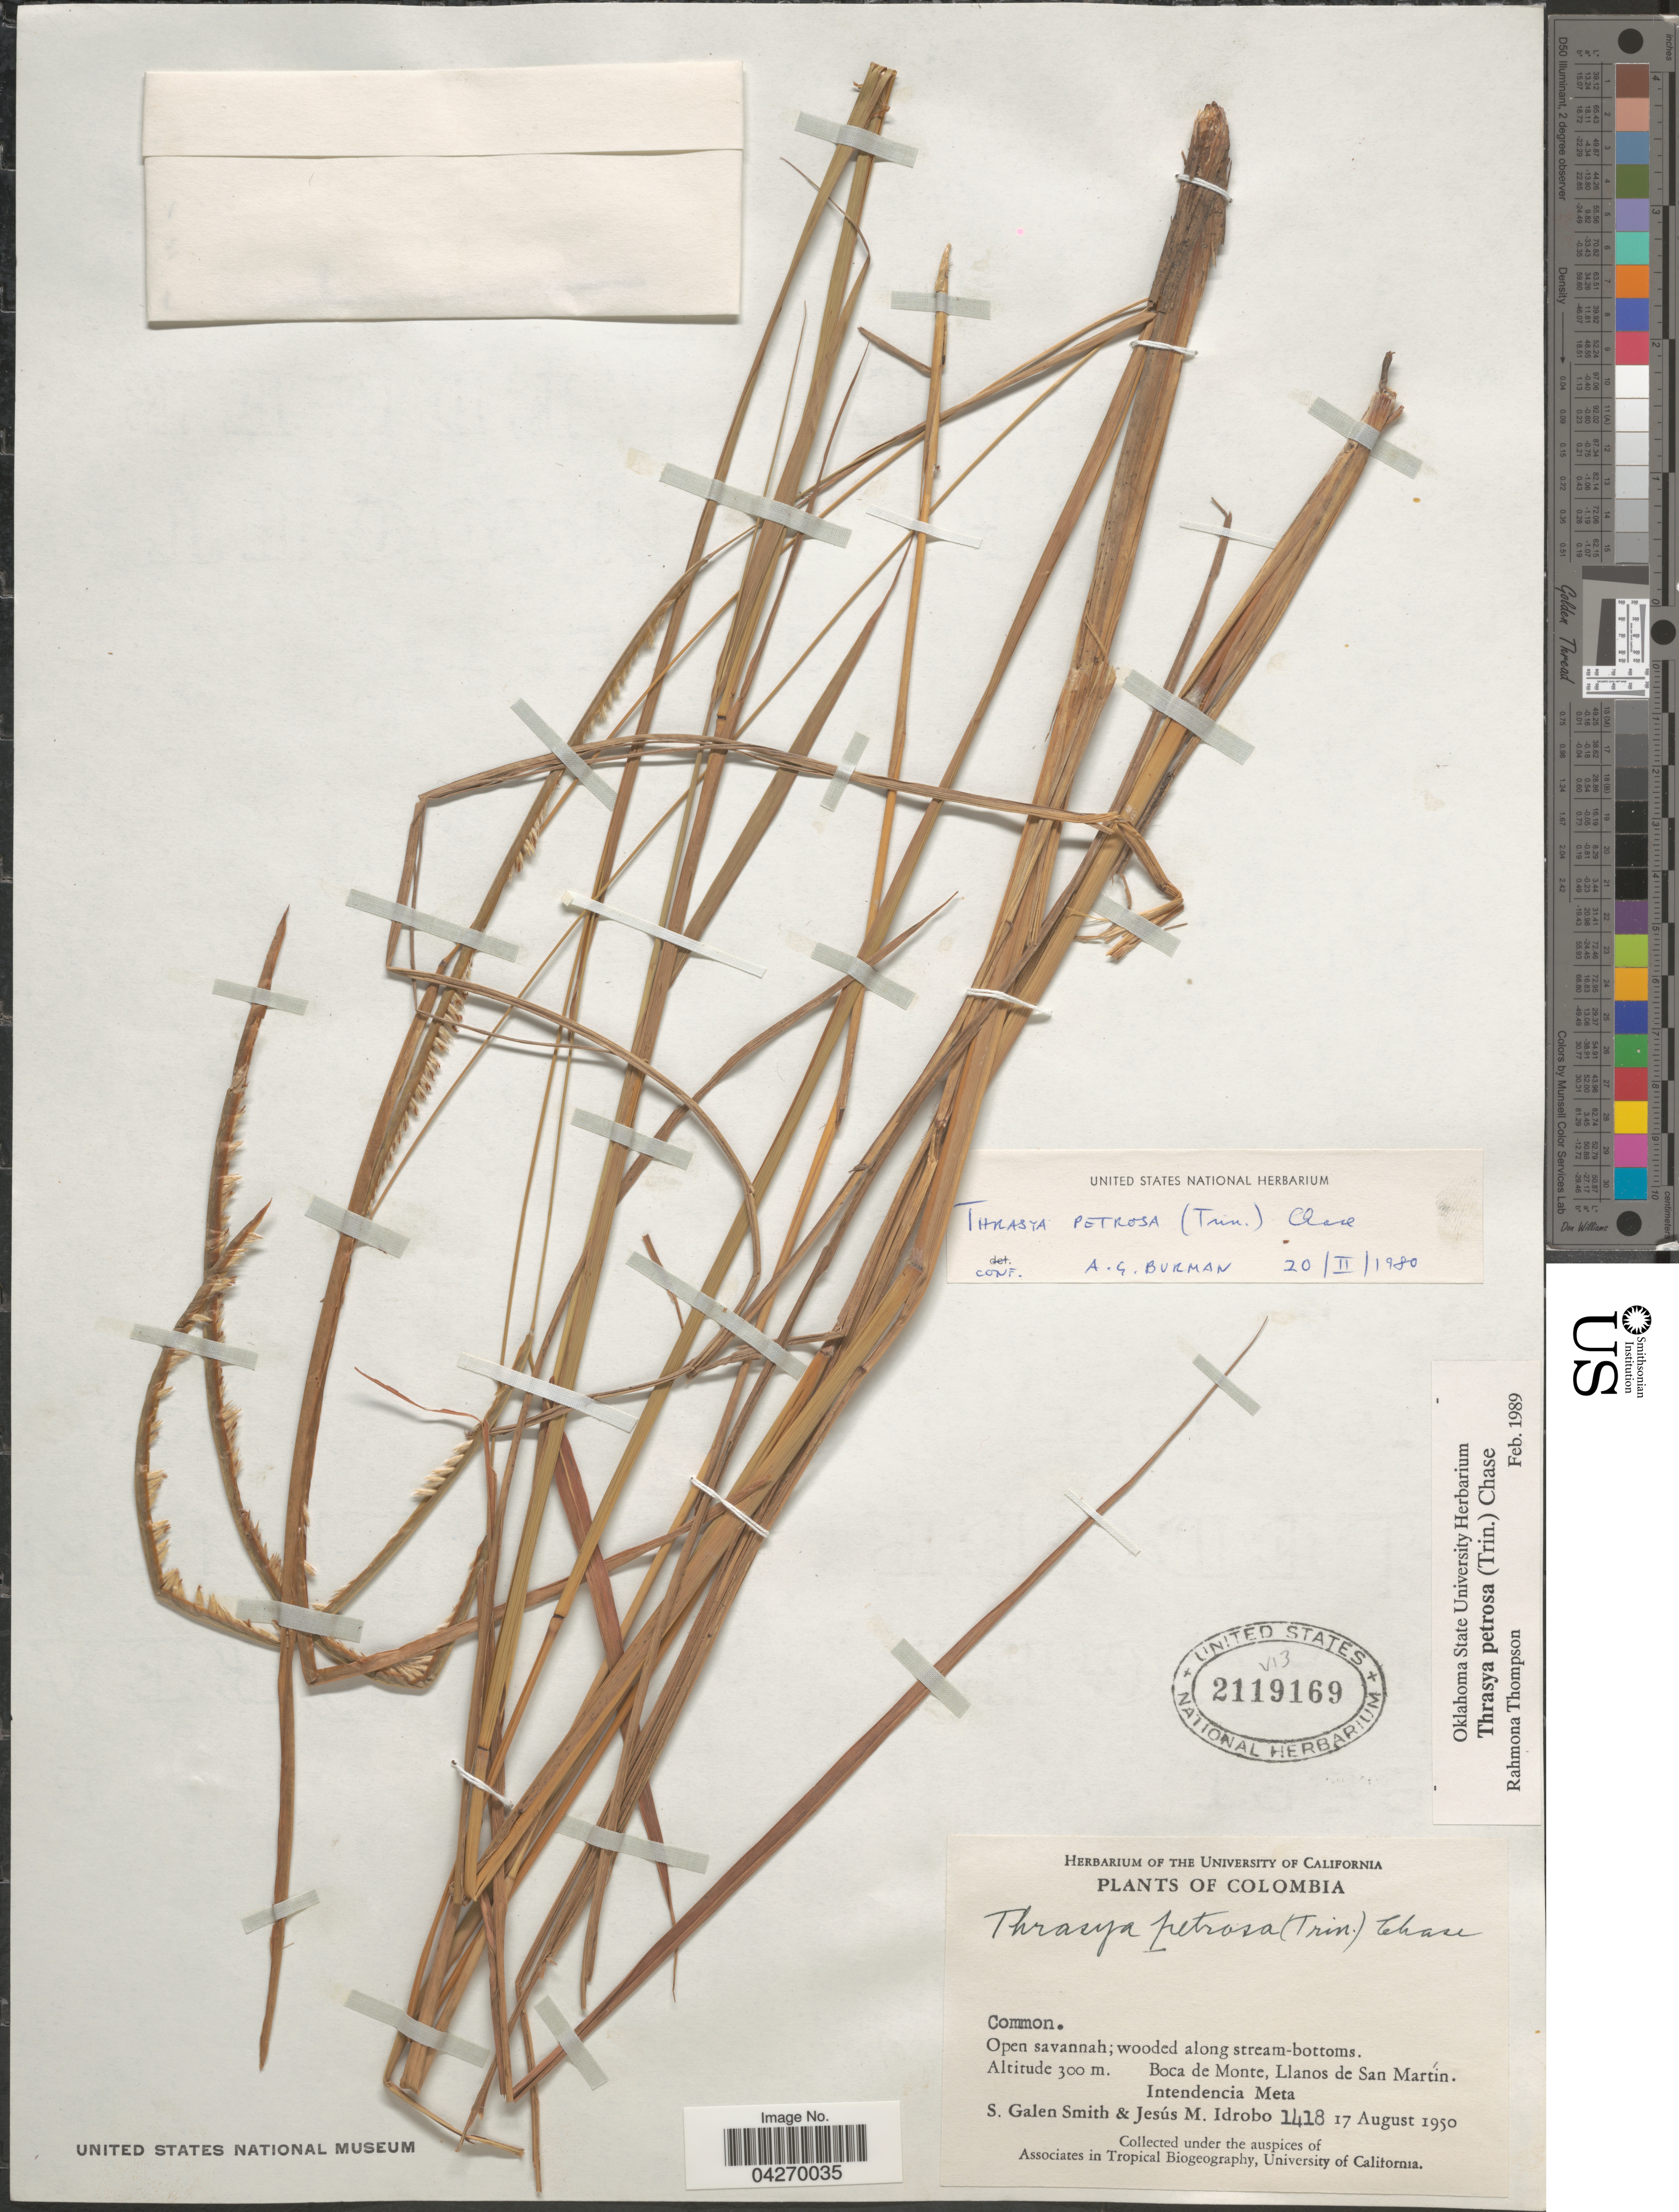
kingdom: Plantae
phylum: Tracheophyta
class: Liliopsida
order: Poales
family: Poaceae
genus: Paspalum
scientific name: Paspalum foliiforme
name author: S. Denham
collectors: S. G. Smith & J. M. Idrobo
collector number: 1418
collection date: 1950-08-17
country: Colombia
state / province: Meta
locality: Common. Open savannah; wooded along stream-bottoms. Boca de Monte, Llanos de San Martín. Intendencia Meta.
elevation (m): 300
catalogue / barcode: US 2119169